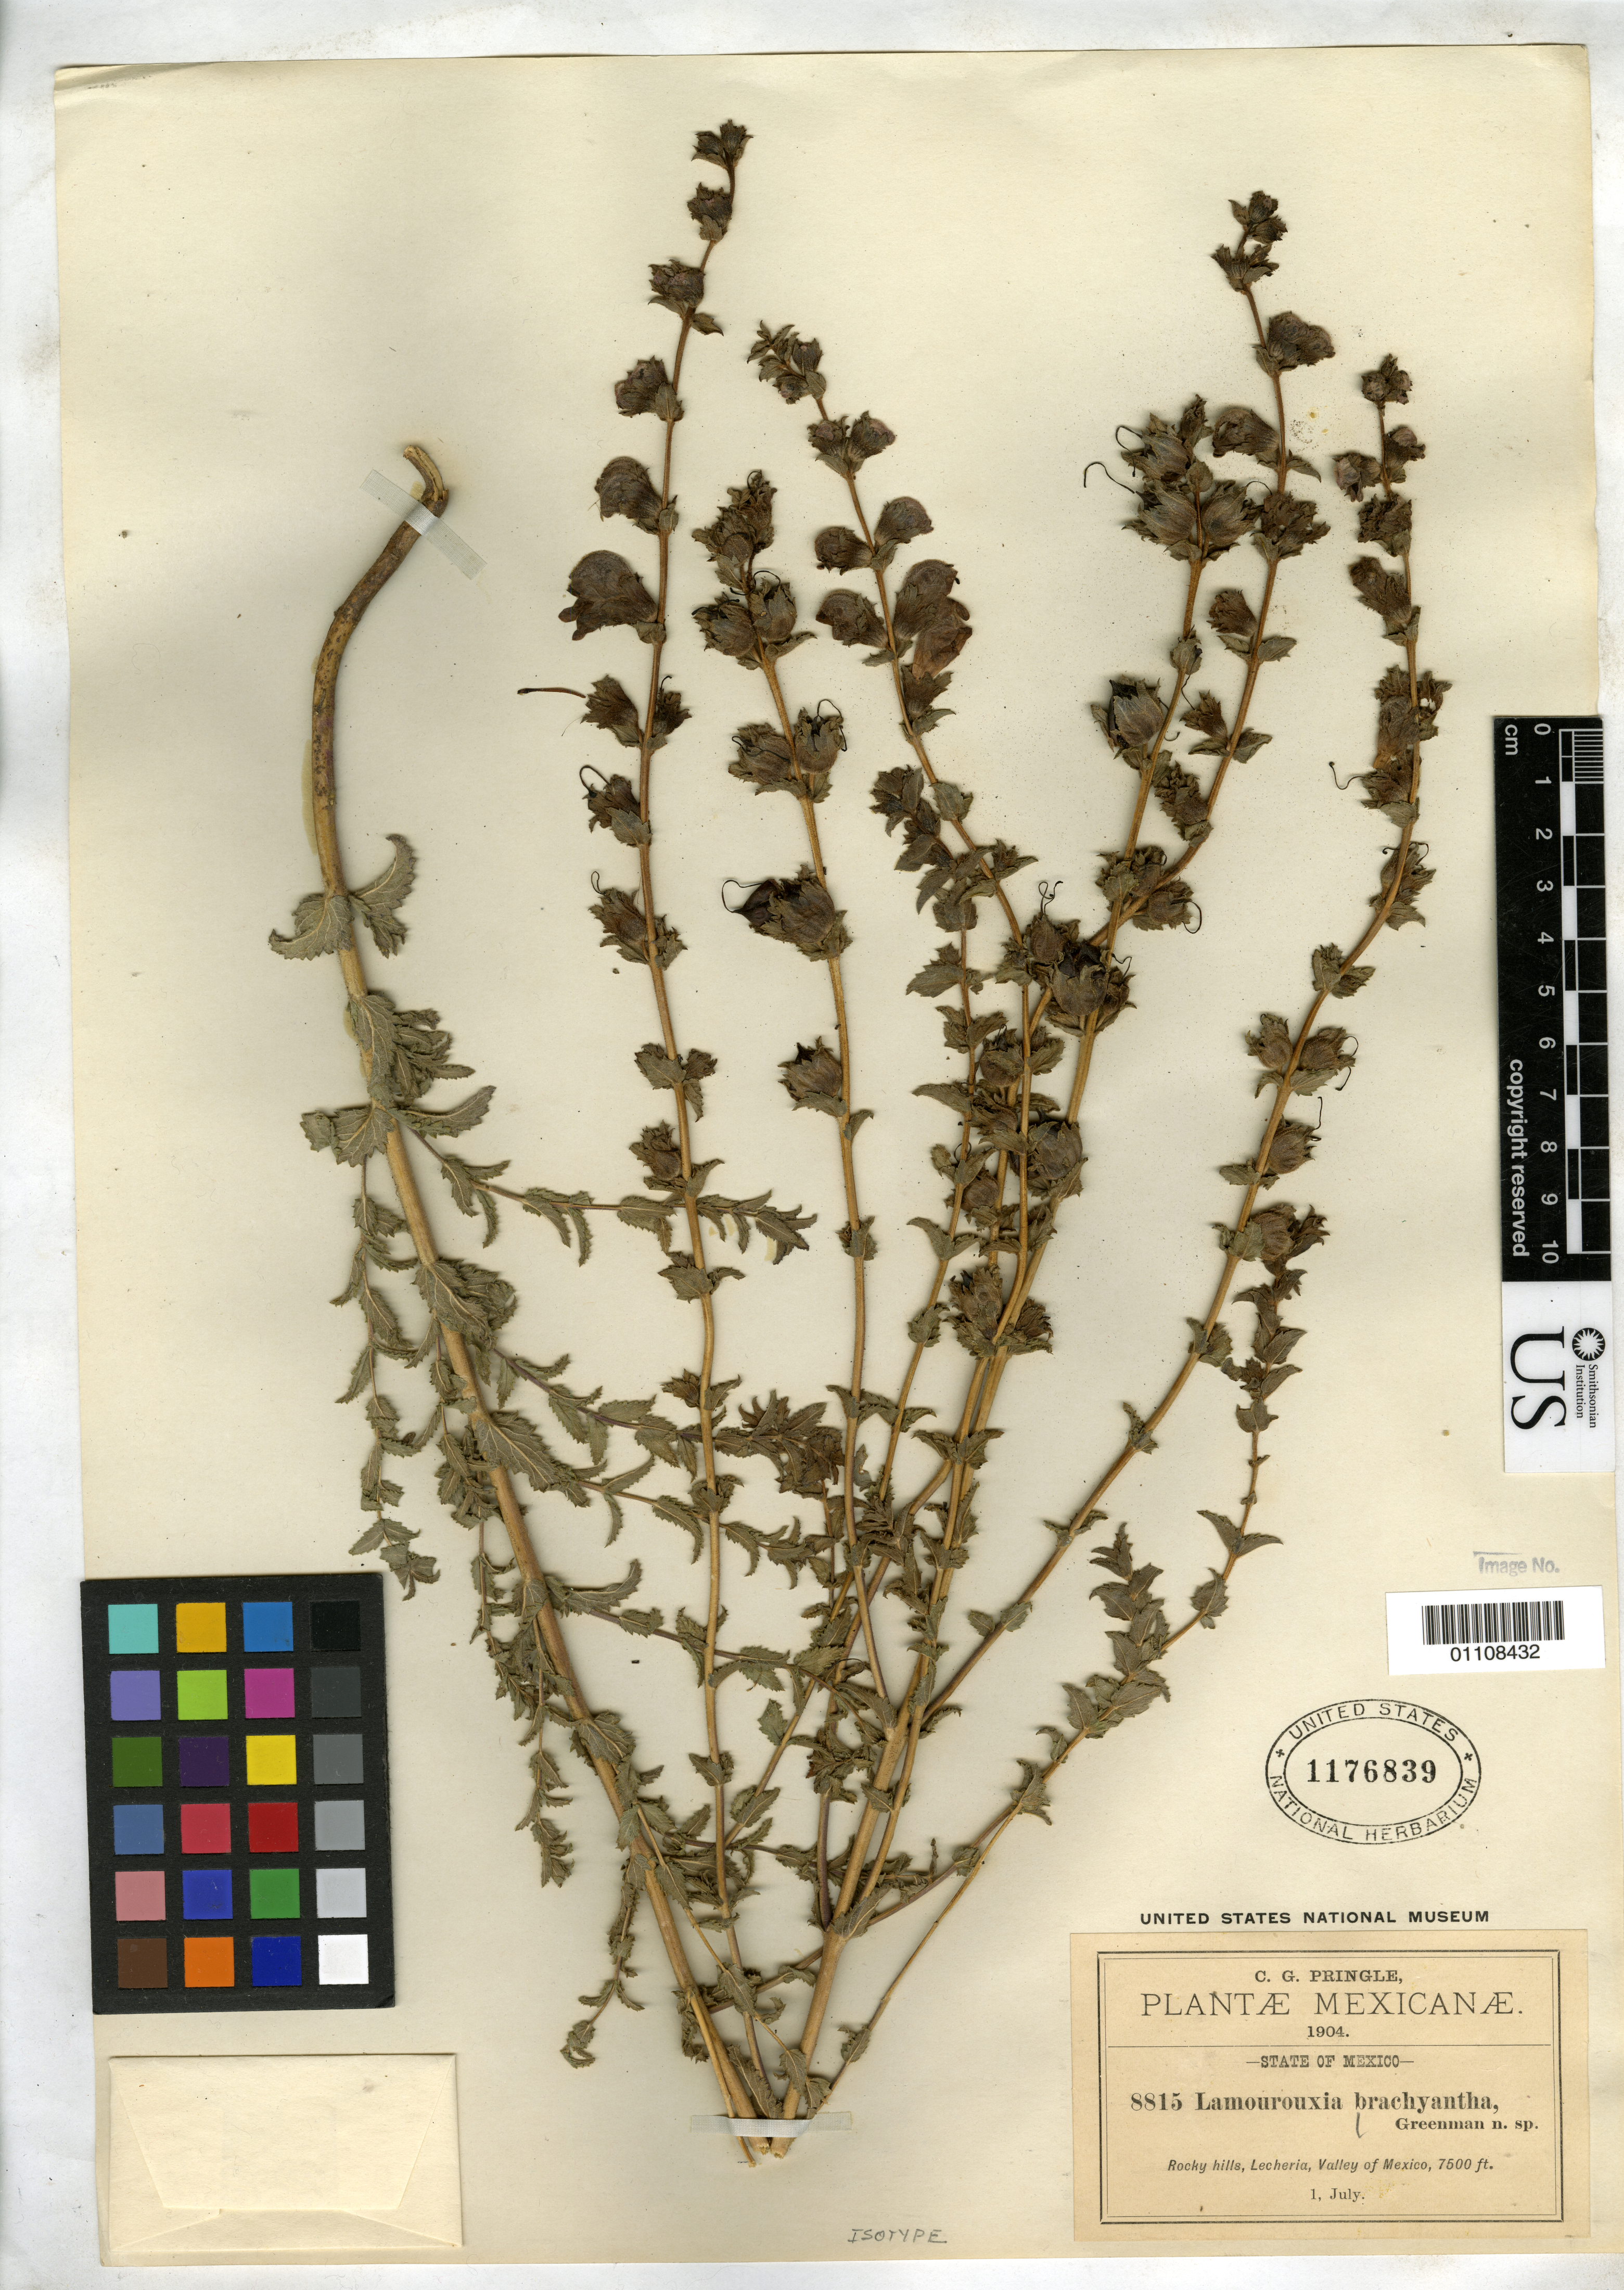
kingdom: Plantae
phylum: Tracheophyta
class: Magnoliopsida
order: Lamiales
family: Orobanchaceae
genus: Lamourouxia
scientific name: Lamourouxia brachyantha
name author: Greenm.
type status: Isotype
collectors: C. G. Pringle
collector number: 8815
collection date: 1904-07-01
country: Mexico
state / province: México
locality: Lecheria, Valley of Mexico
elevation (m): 2286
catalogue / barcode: US 1176839